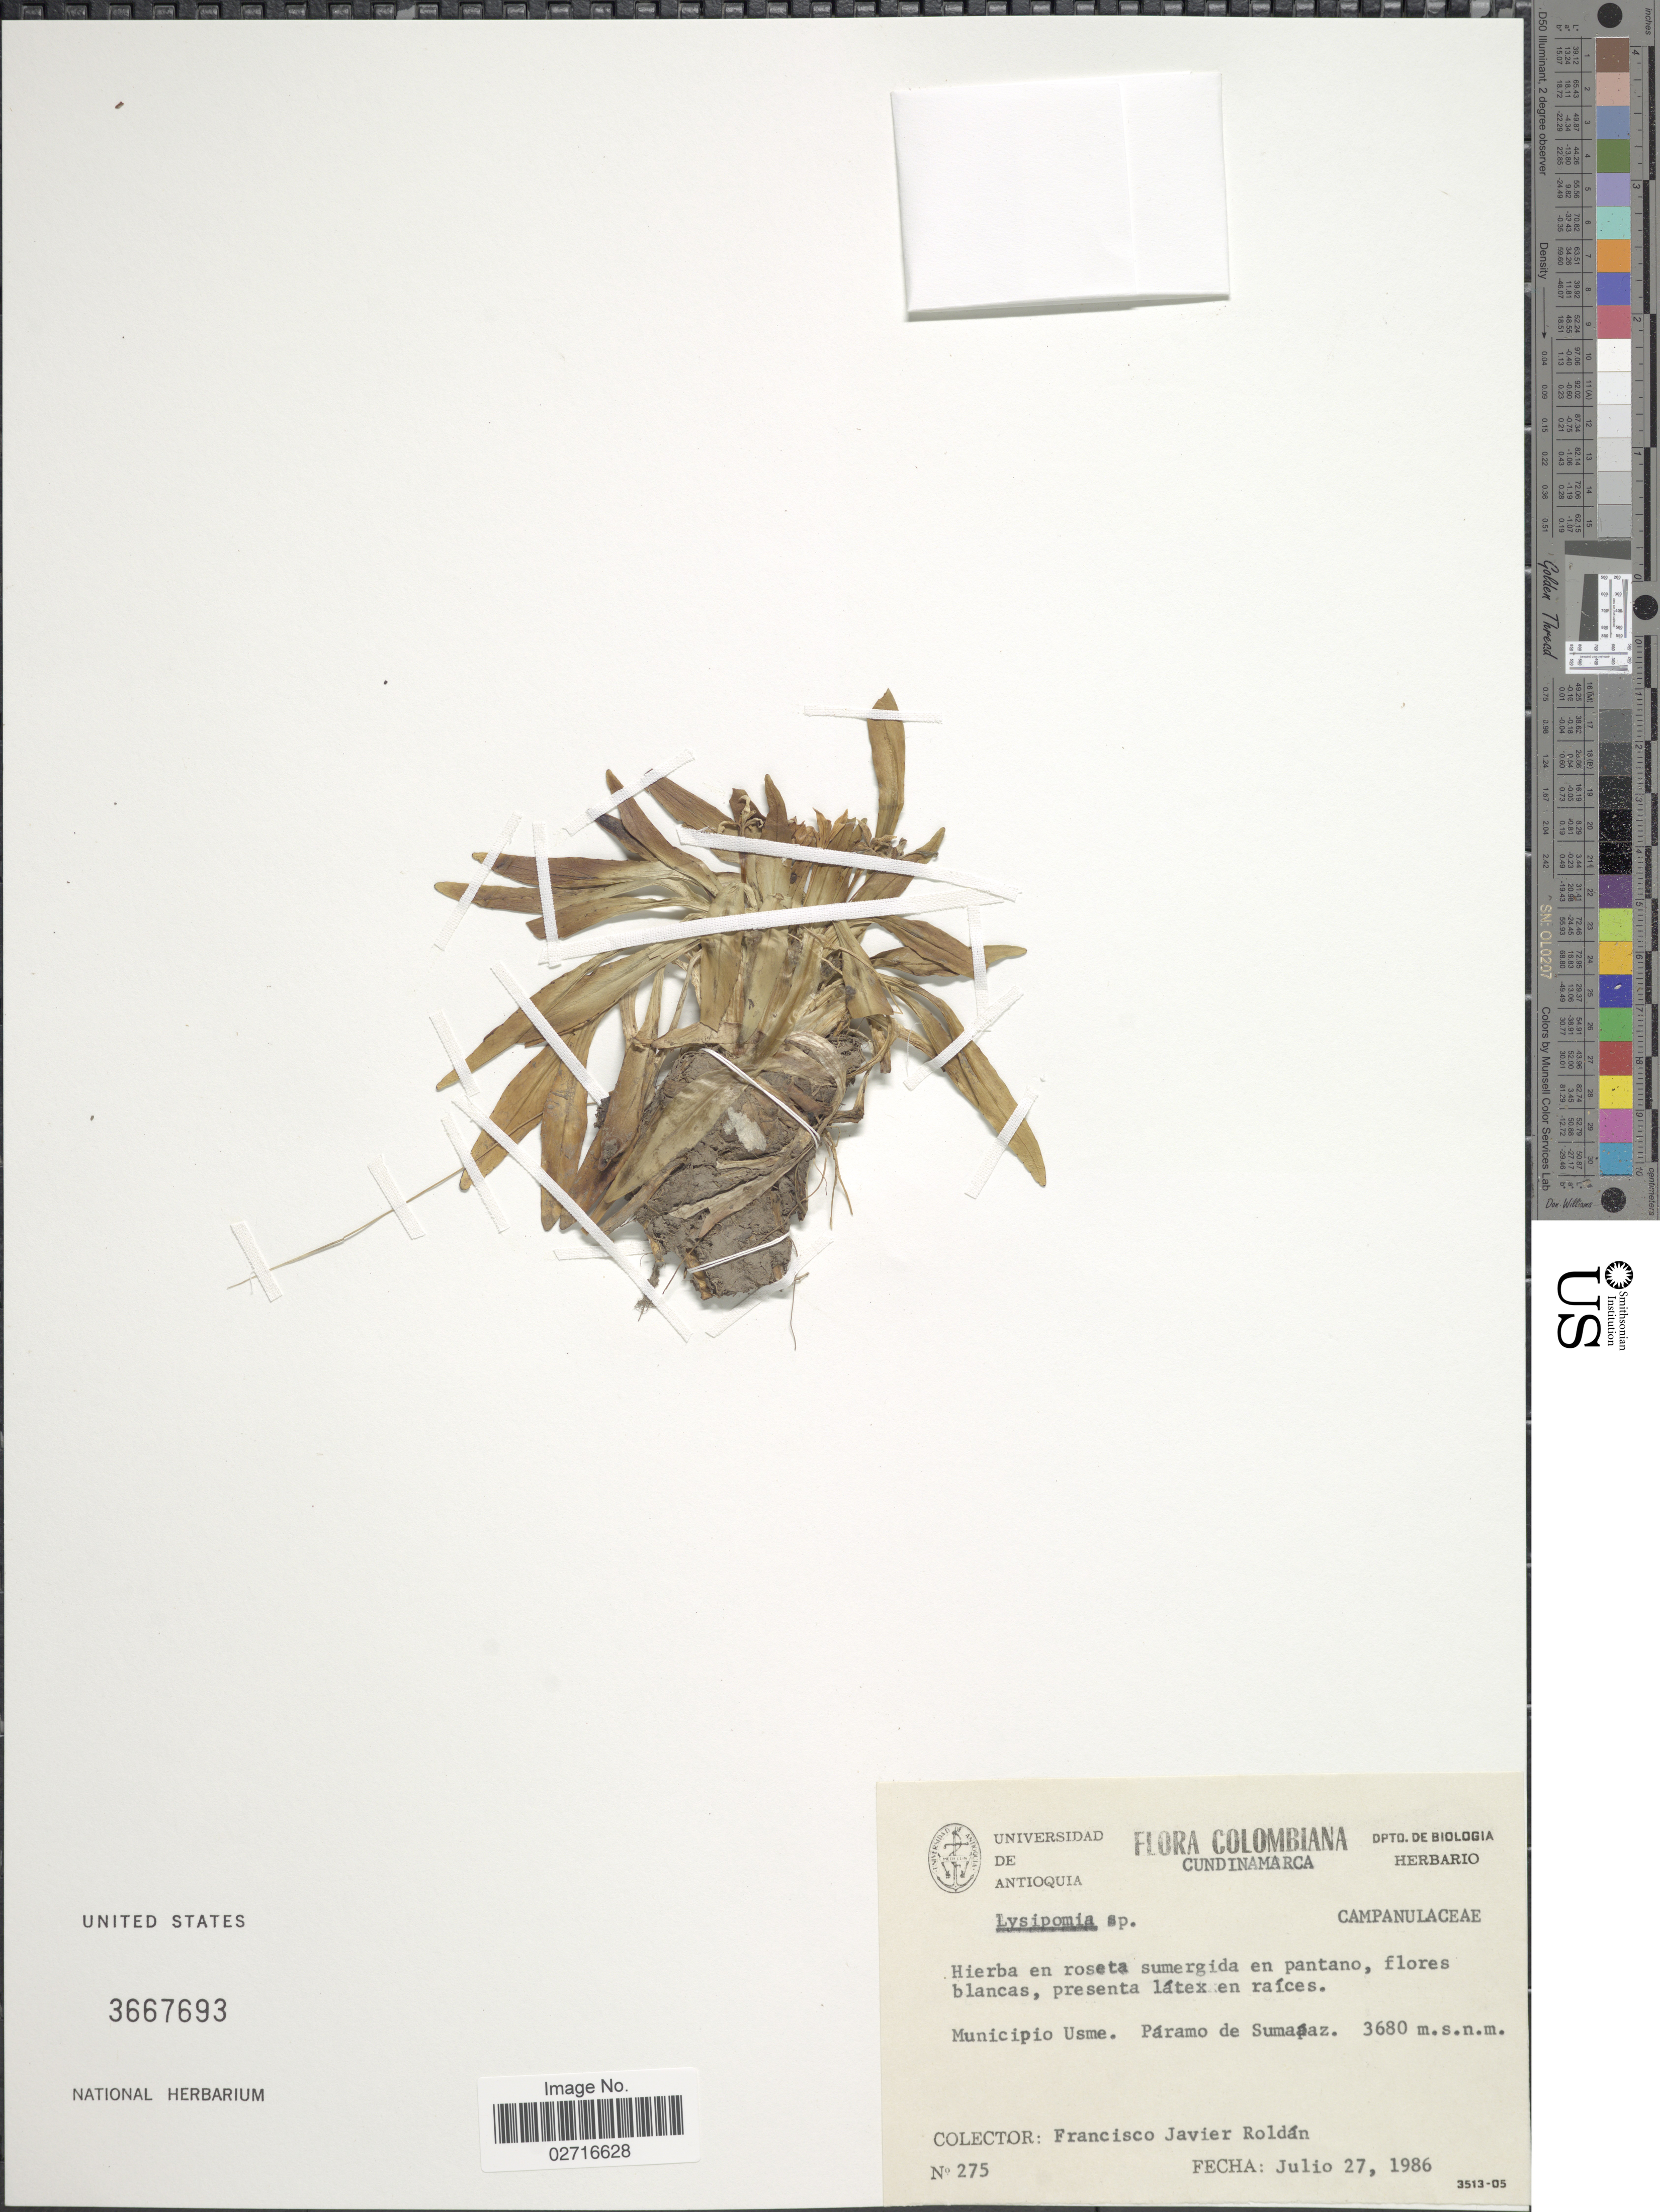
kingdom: Plantae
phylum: Tracheophyta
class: Magnoliopsida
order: Asterales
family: Campanulaceae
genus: Lysipomia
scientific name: Lysipomia sp.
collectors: F. J. Roldán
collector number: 275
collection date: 1986-07-27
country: Colombia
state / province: Cundinamarca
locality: Municipio Usme, Paramo de Sumapaz.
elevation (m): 3680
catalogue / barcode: US 3667693